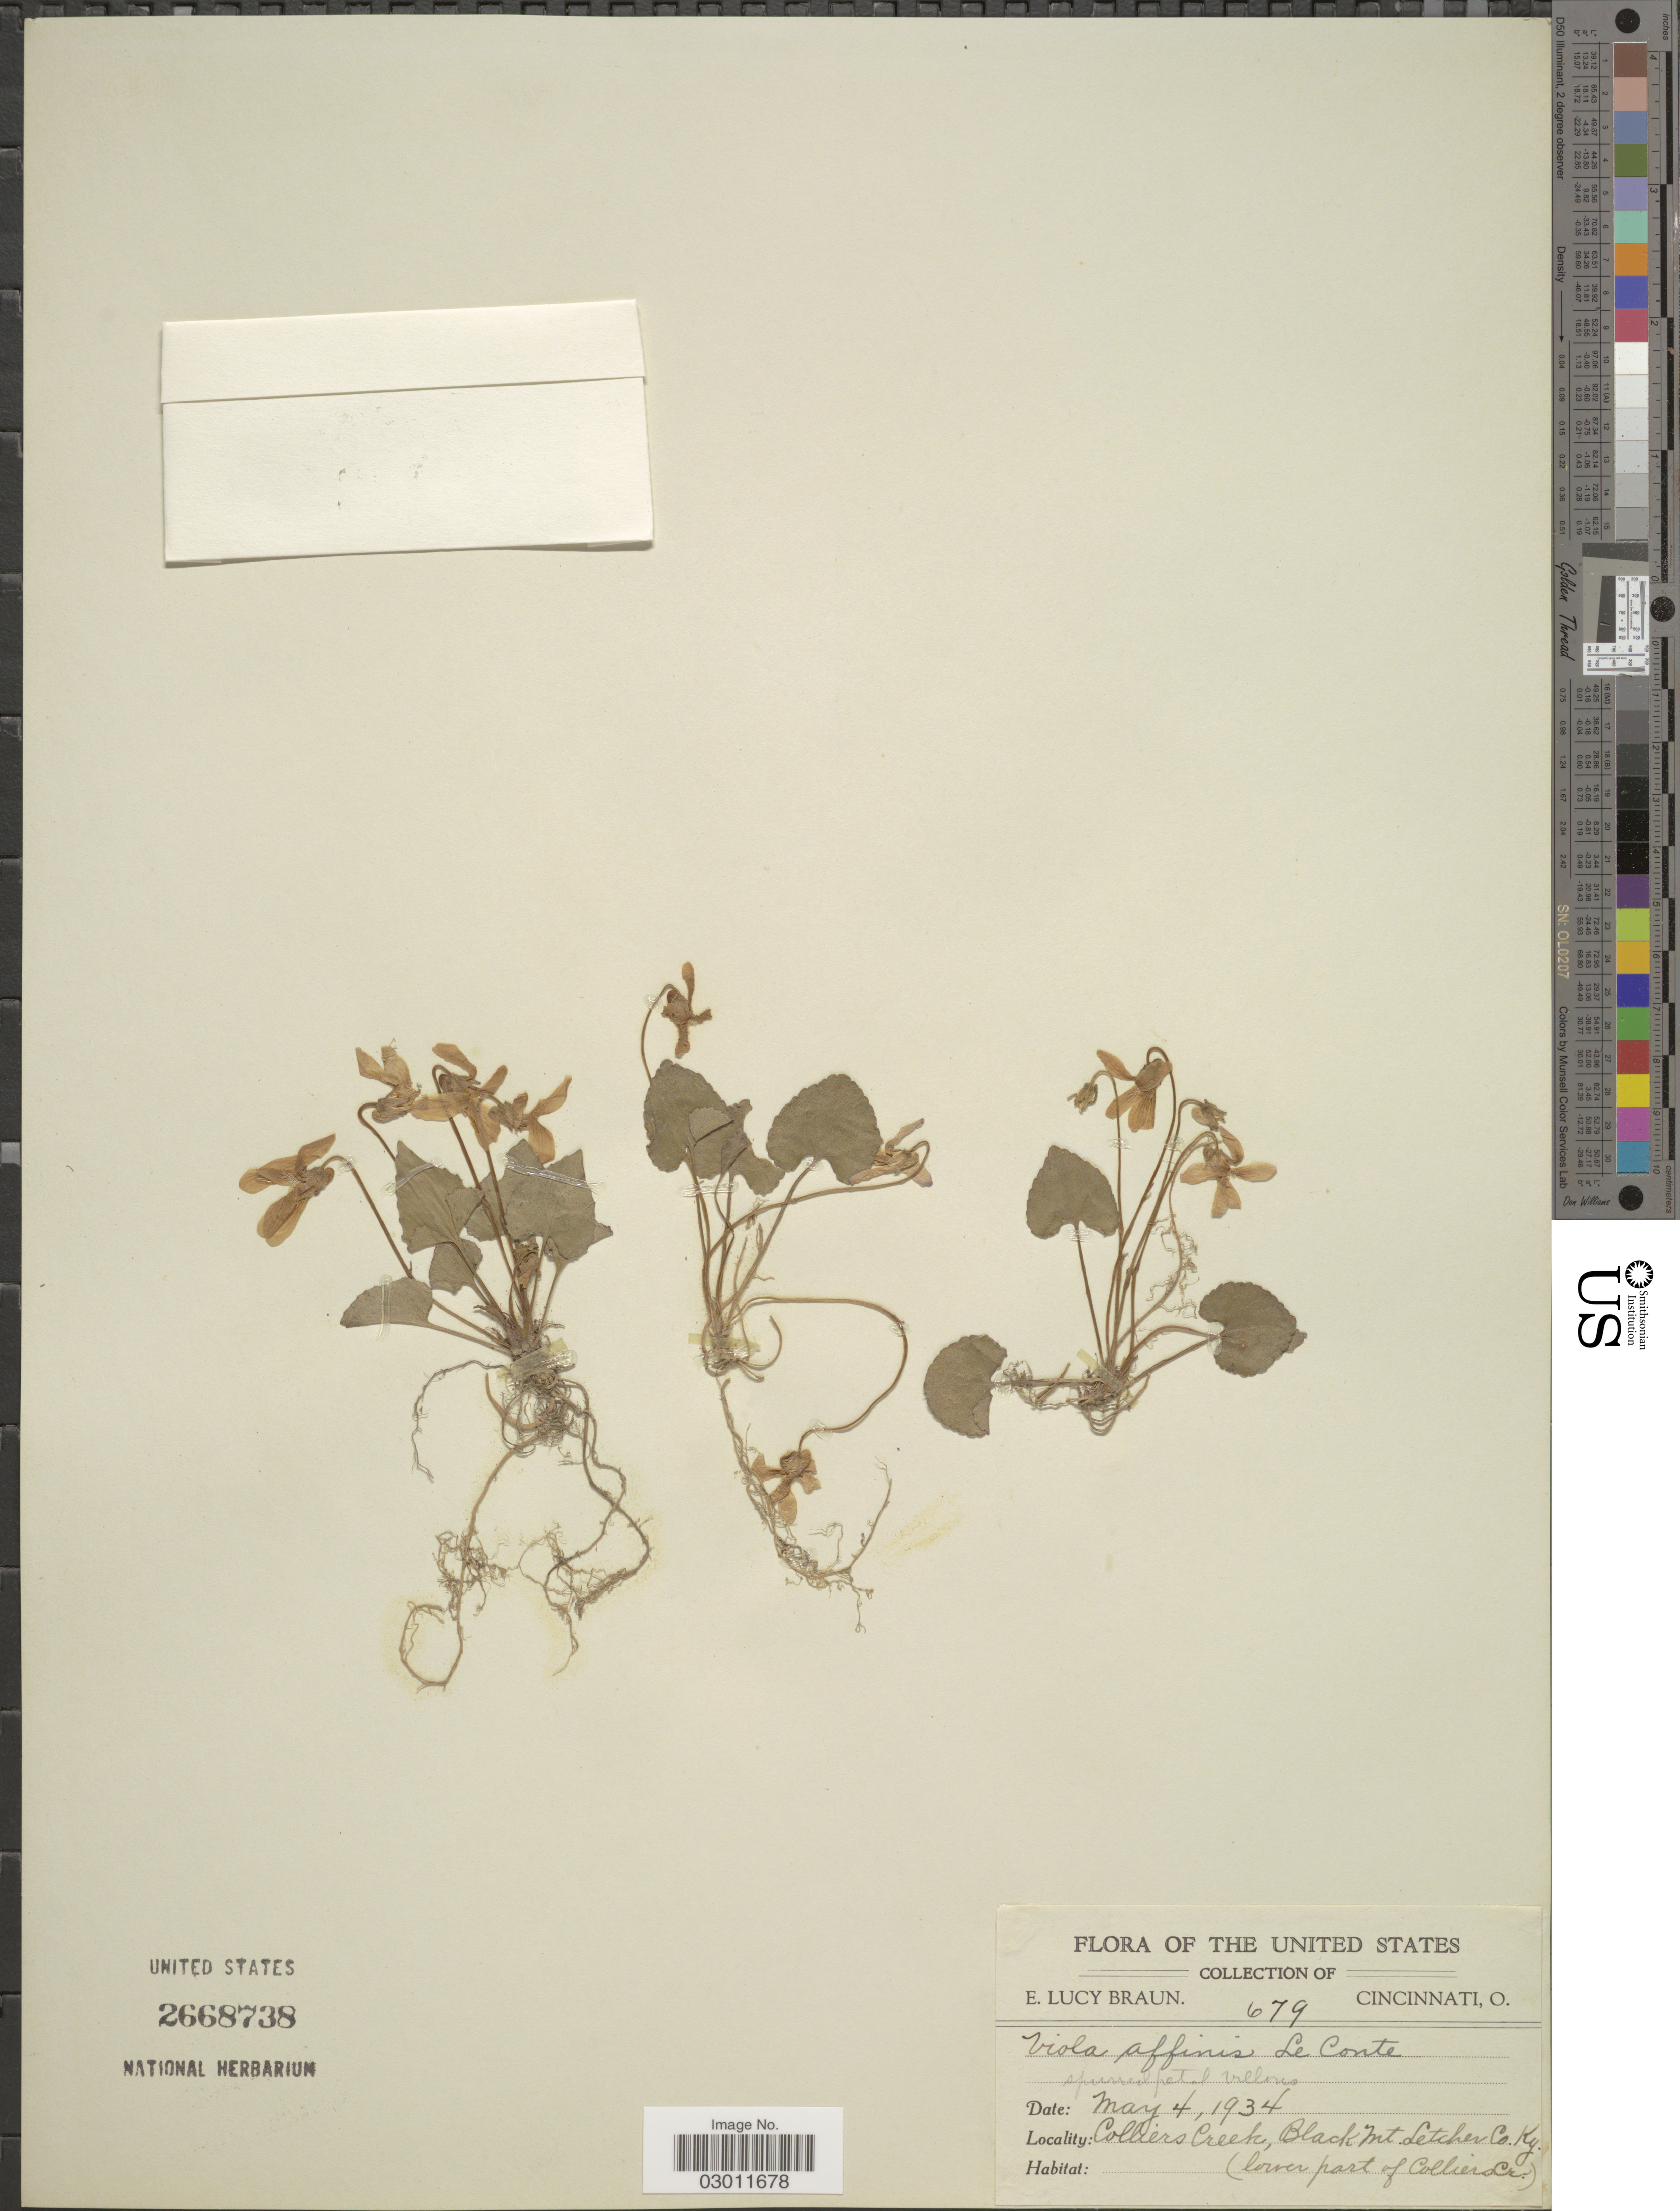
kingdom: Plantae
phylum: Tracheophyta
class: Magnoliopsida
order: Malpighiales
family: Violaceae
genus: Viola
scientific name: Viola affinis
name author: LeConte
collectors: E. L. Braun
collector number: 679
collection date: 1934-05-04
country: United States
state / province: Kentucky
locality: Colliers Creek, Black Mt., Letcher Co. (lower part of Colliers Cr.).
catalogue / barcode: US 2668738